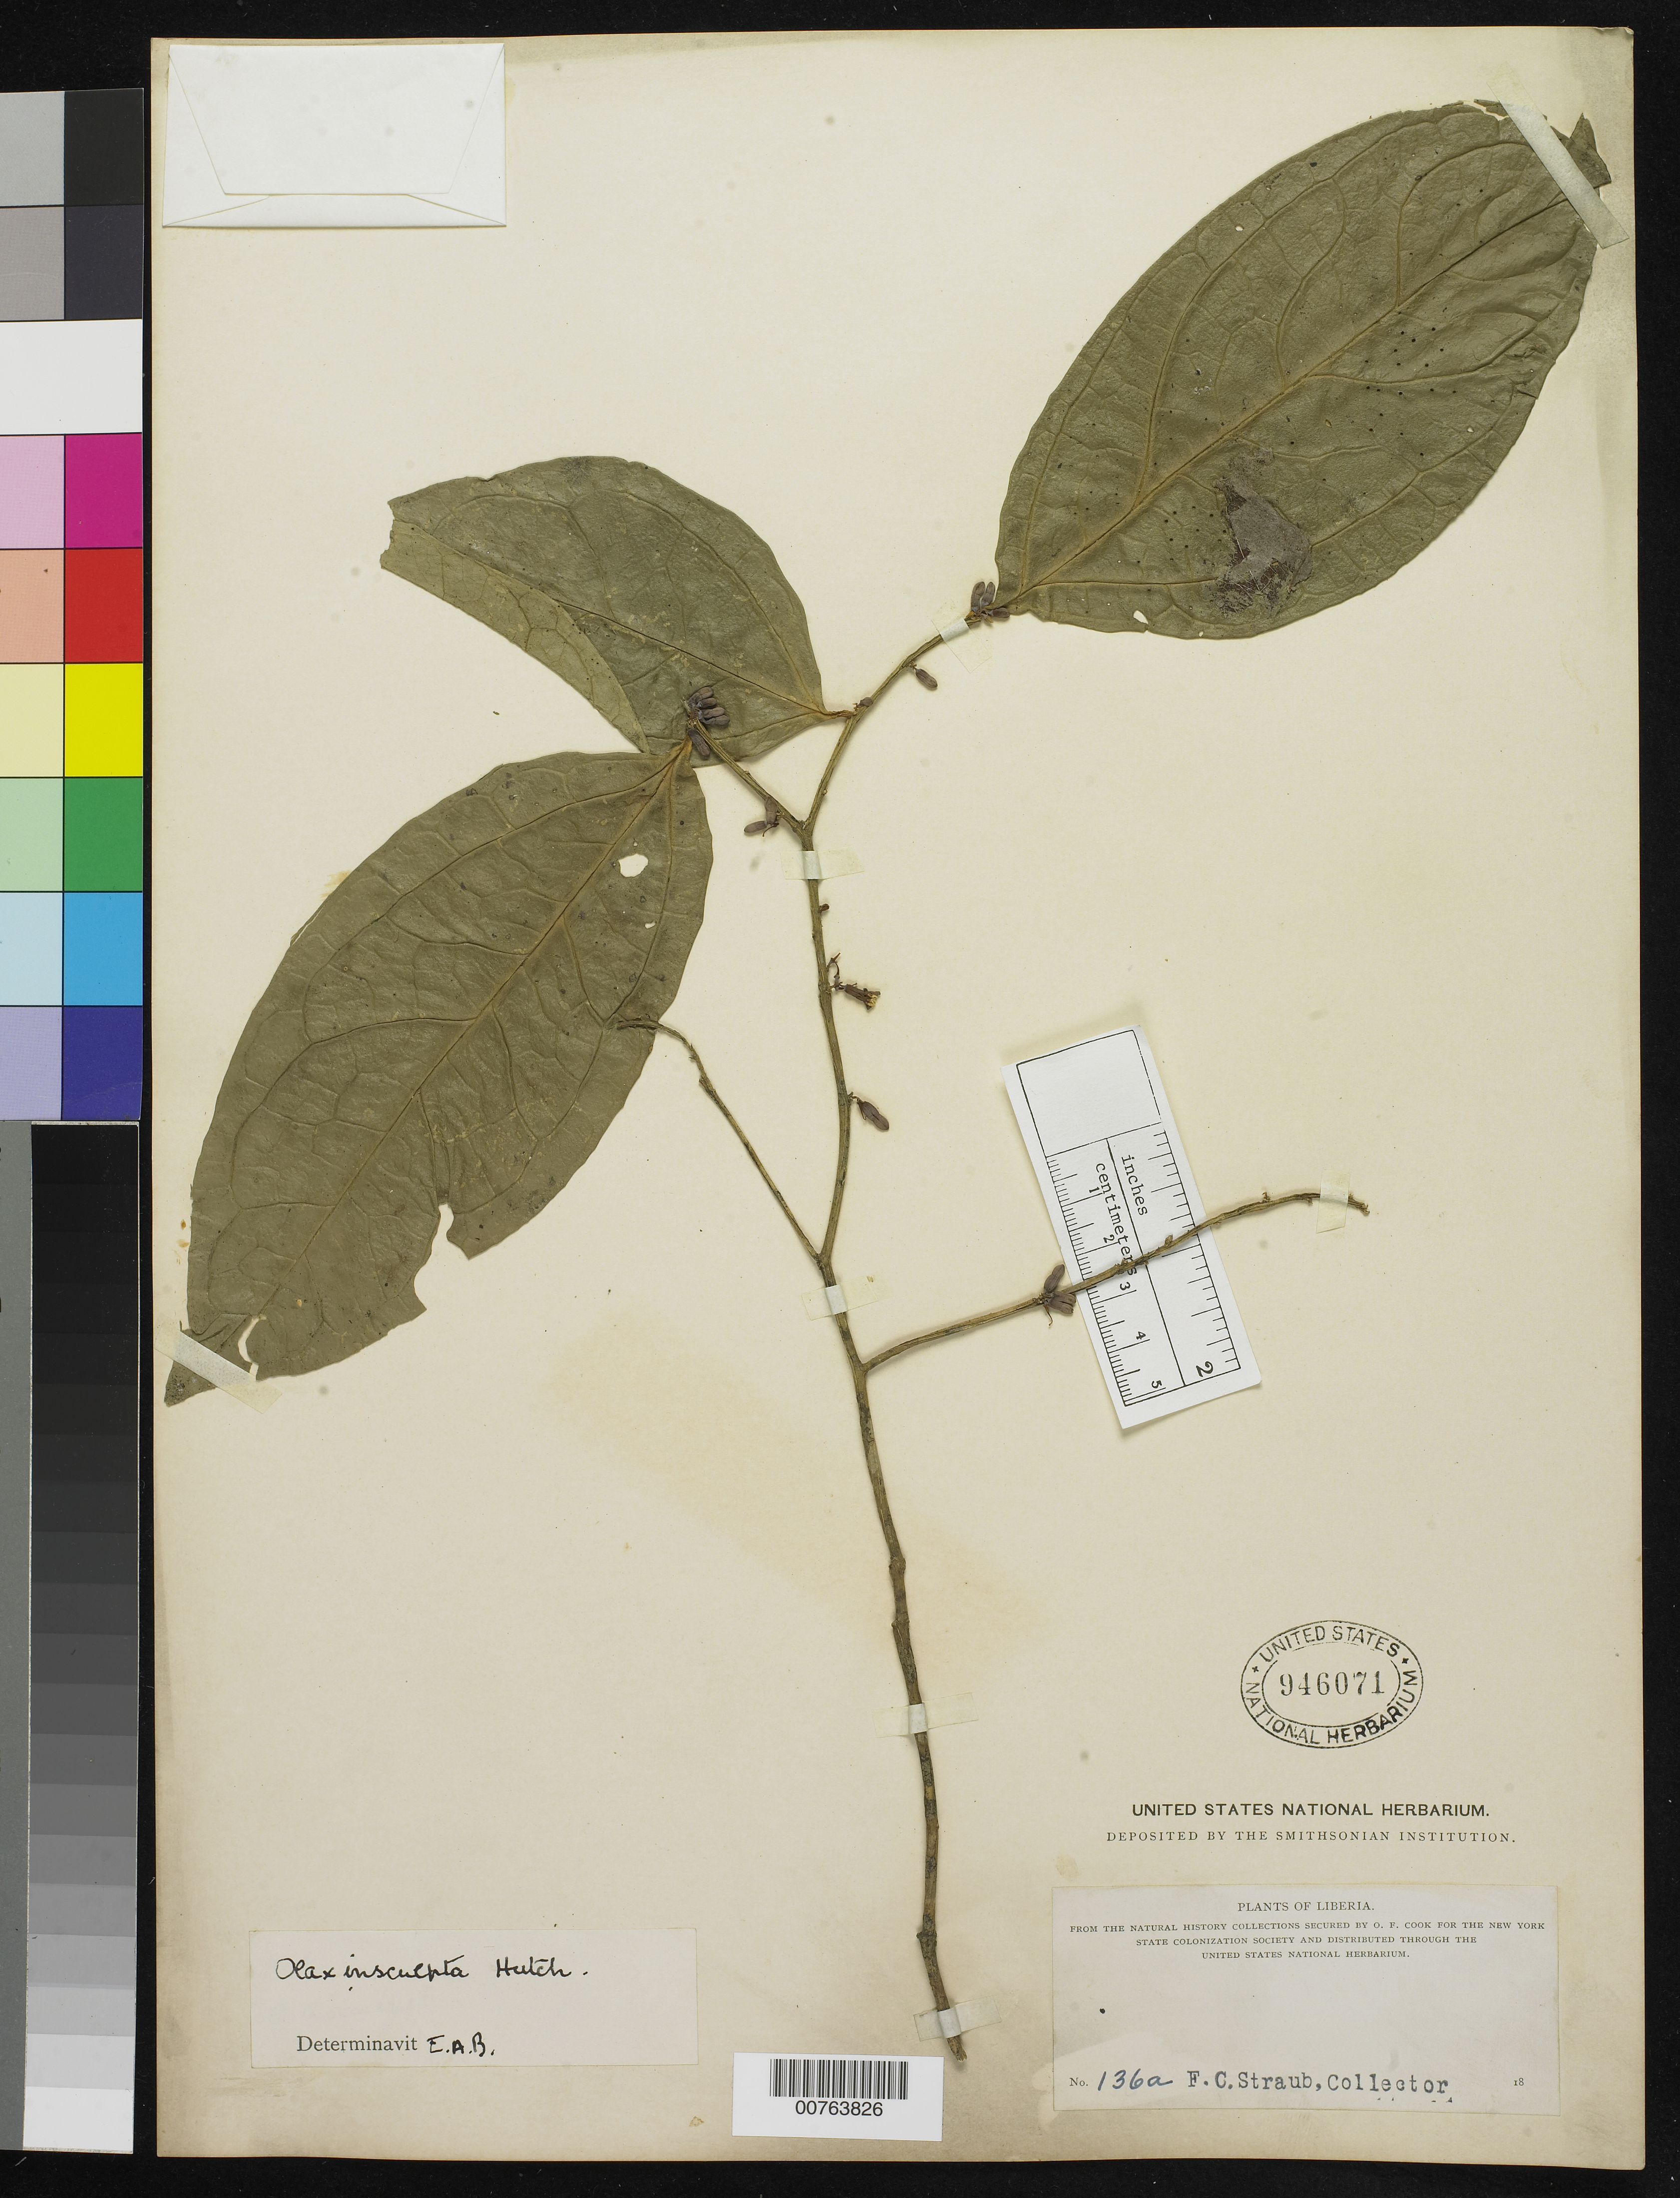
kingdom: Plantae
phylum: Tracheophyta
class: Magnoliopsida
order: Santalales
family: Olacaceae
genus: Olax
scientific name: Olax insculpta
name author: Hutch.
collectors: F. Straub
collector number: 136a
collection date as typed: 18--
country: Liberia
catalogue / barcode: US 946071